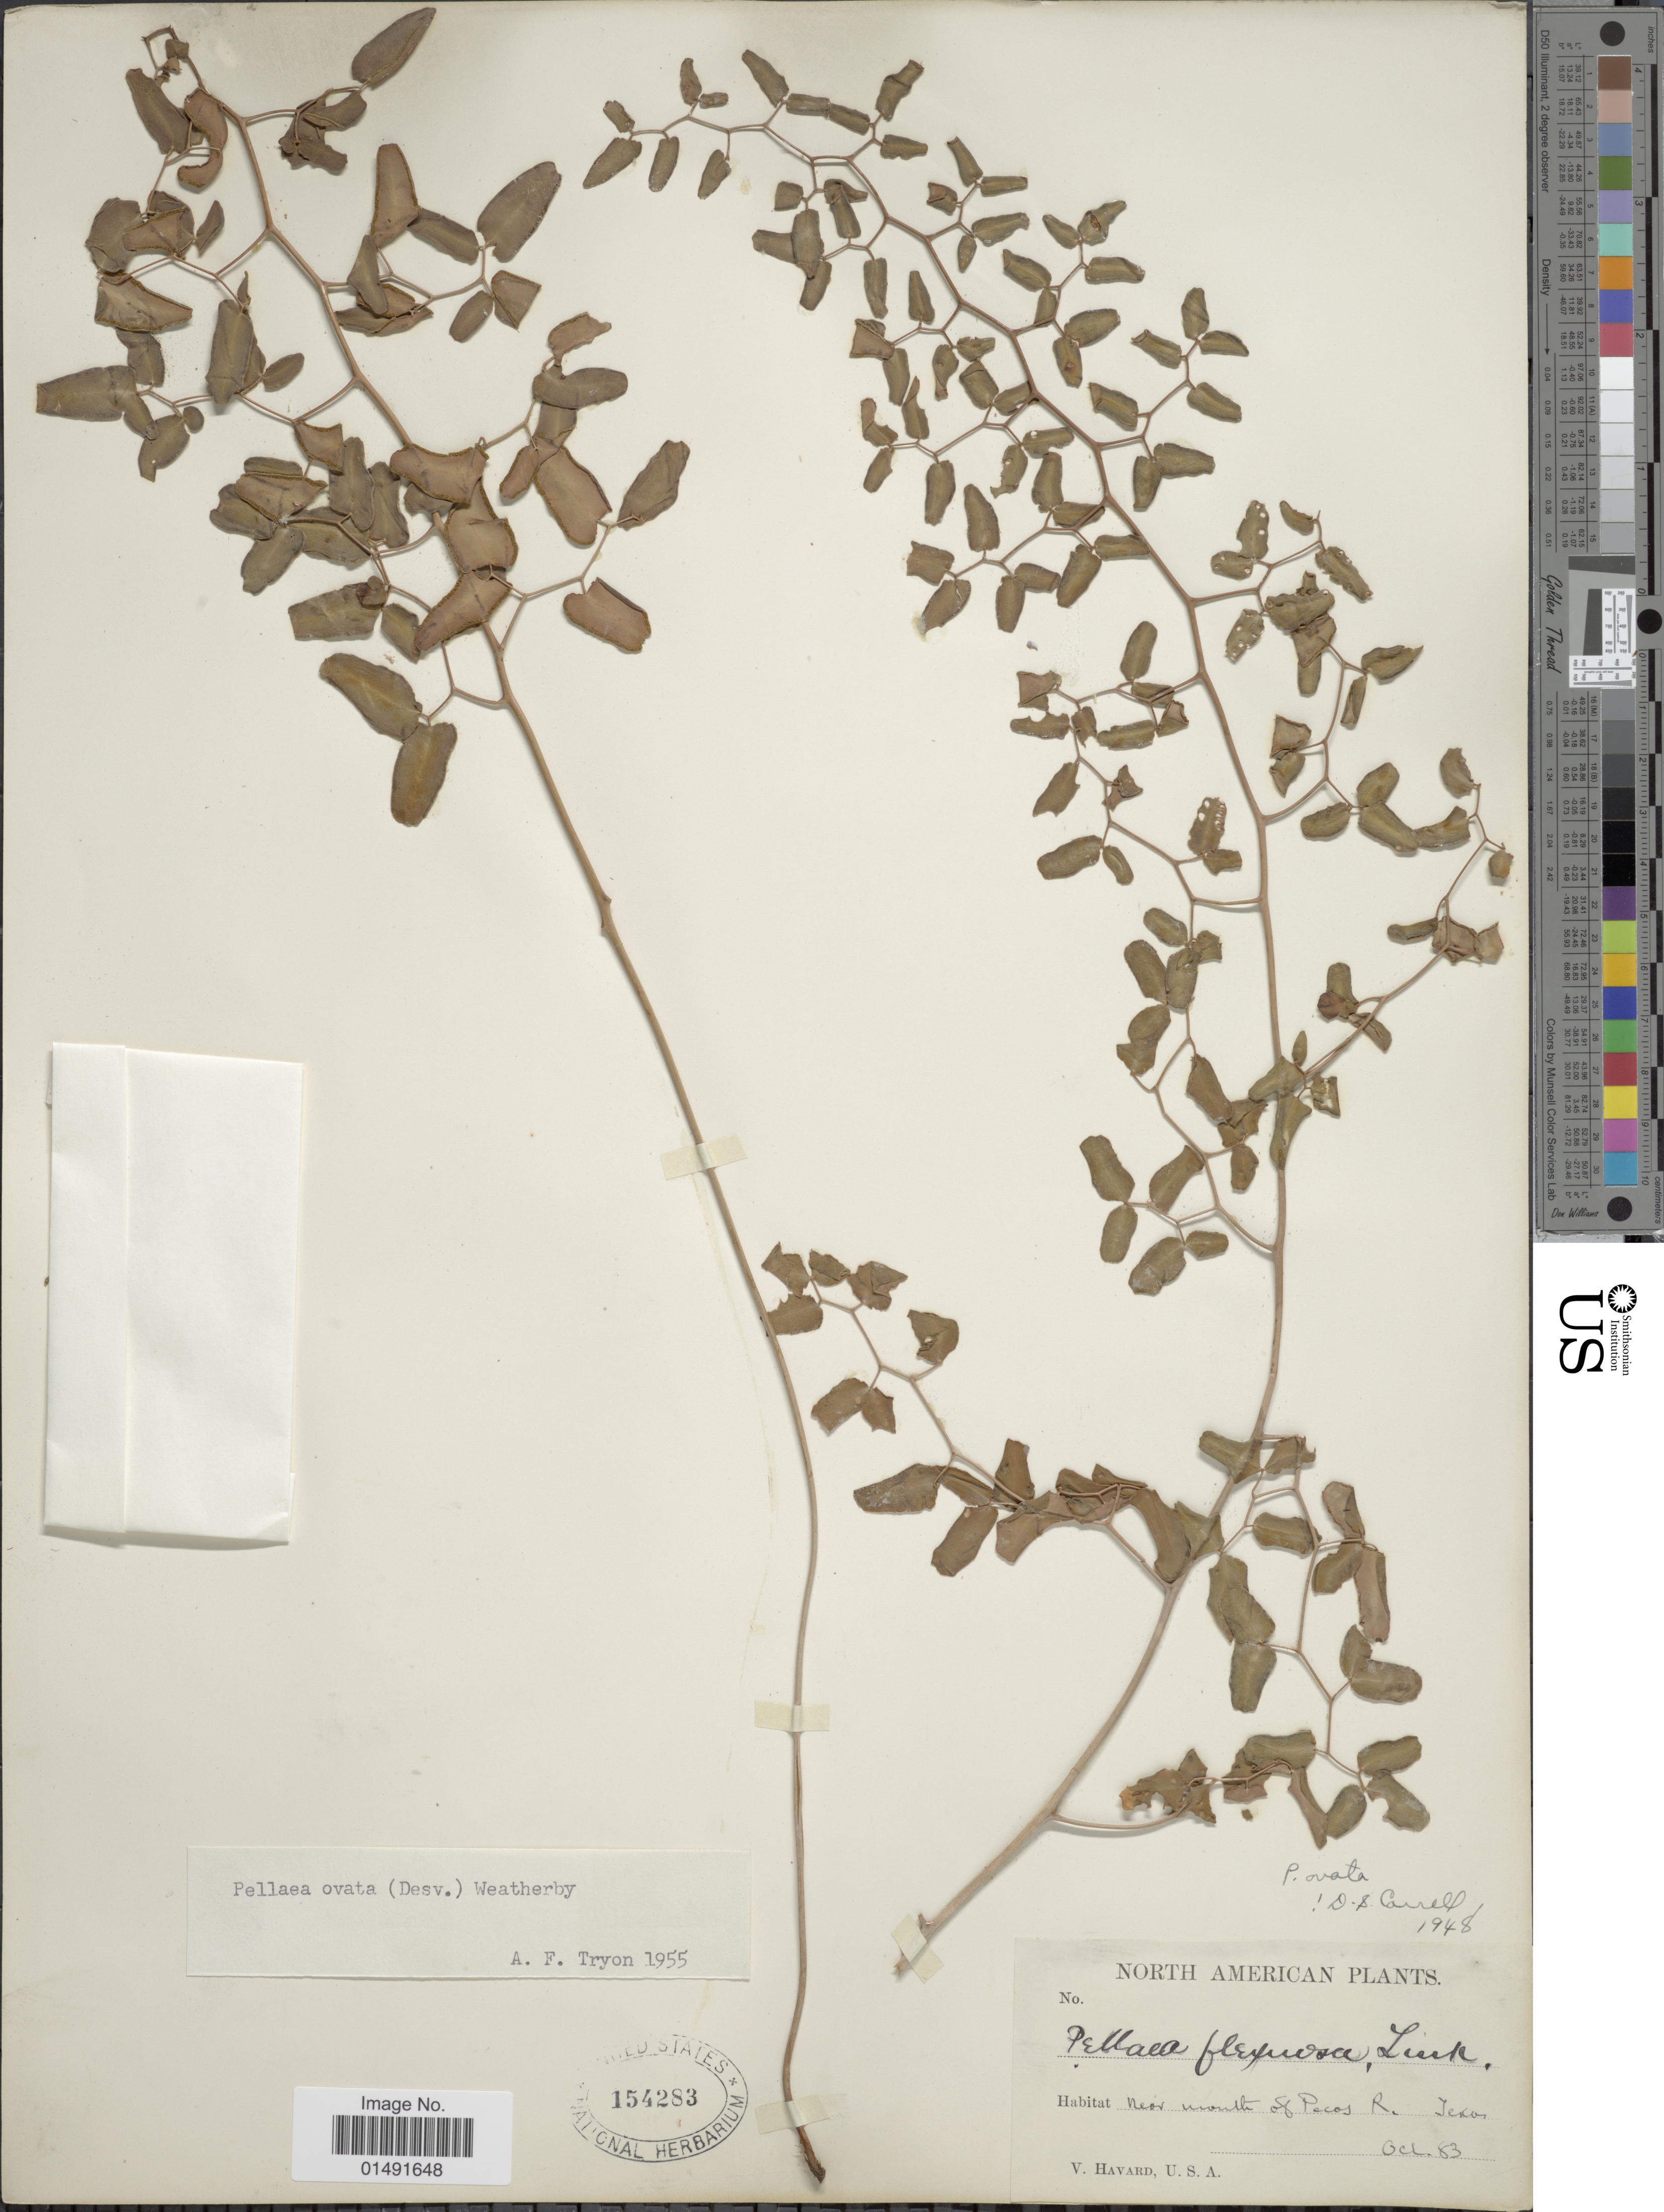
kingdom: Plantae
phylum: Tracheophyta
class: Polypodiopsida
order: Polypodiales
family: Pteridaceae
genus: Pellaea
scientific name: Pellaea ovata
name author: (Desv.) Weath.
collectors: V. Havard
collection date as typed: Transcribed d/m/y: /10/83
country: United States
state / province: Texas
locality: North American, Near mouth of Pecos R.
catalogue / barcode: US 154283